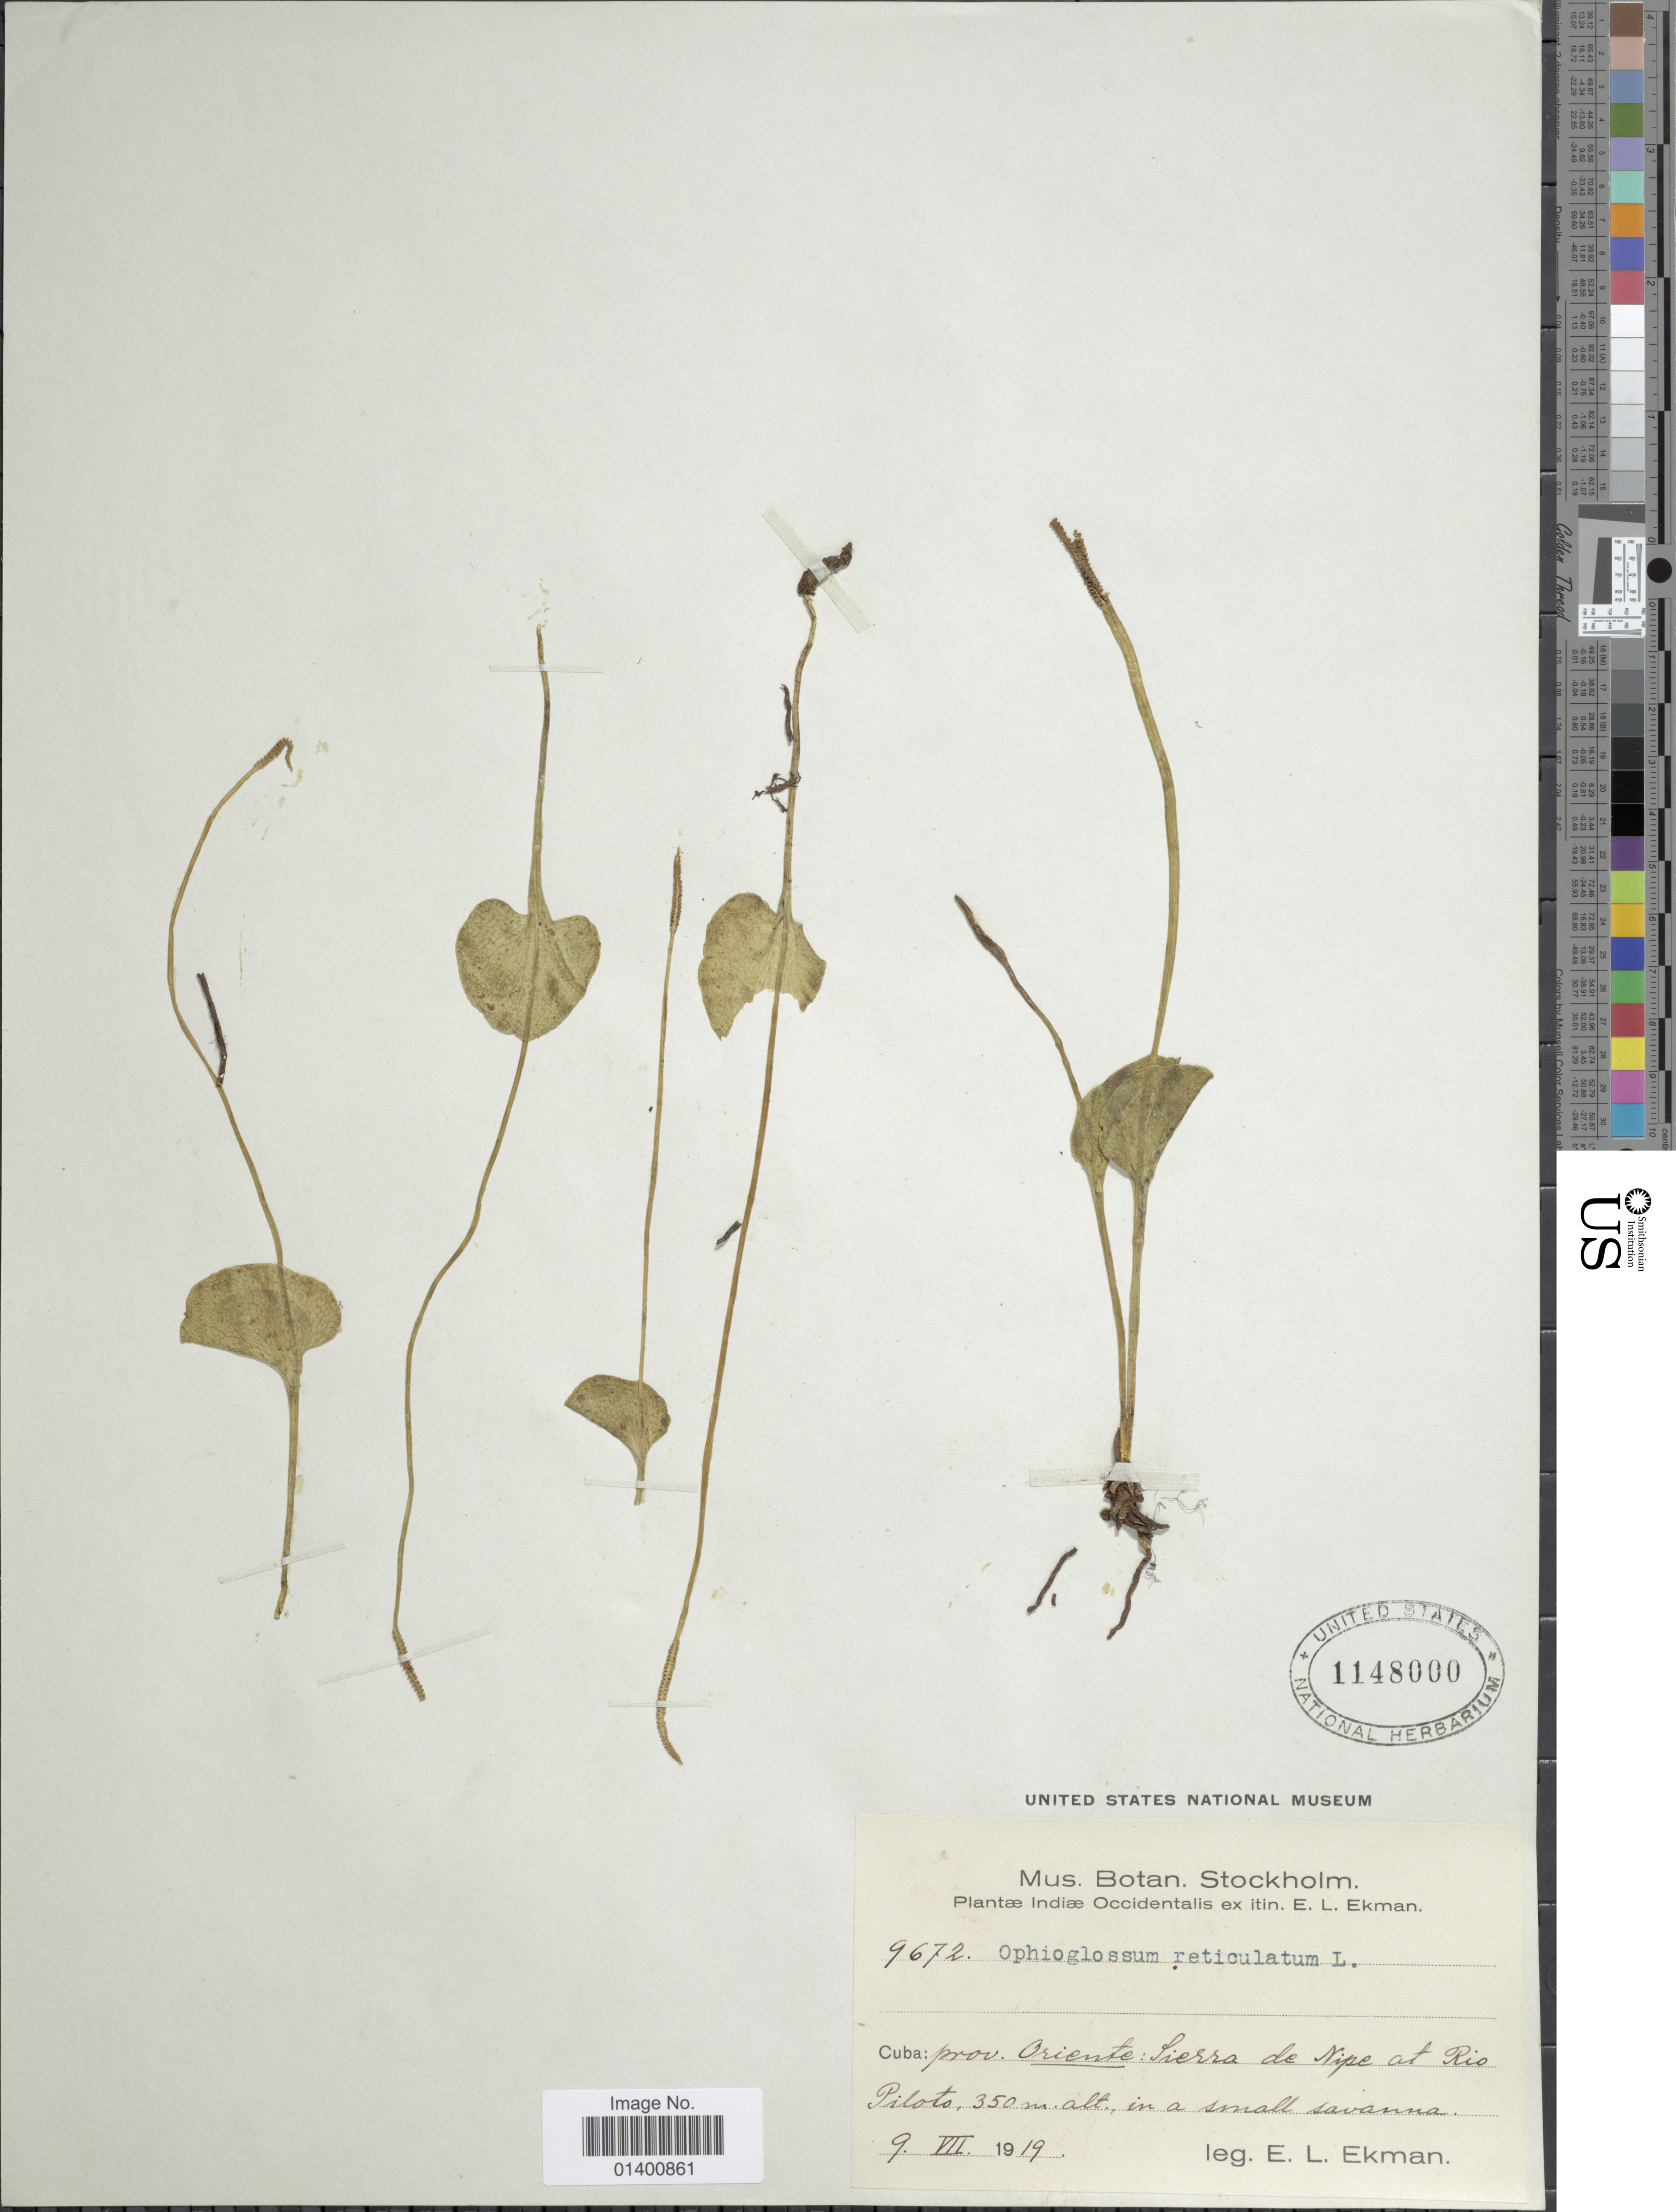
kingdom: Plantae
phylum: Tracheophyta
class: Polypodiopsida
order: Ophioglossales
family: Ophioglossaceae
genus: Ophioglossum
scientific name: Ophioglossum reticulatum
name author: L.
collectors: E. L. Ekman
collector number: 9672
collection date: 1919-07-09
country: Cuba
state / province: Oriente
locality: Sierra de Nipe at Rio Piloto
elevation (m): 350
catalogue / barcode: US 1148000